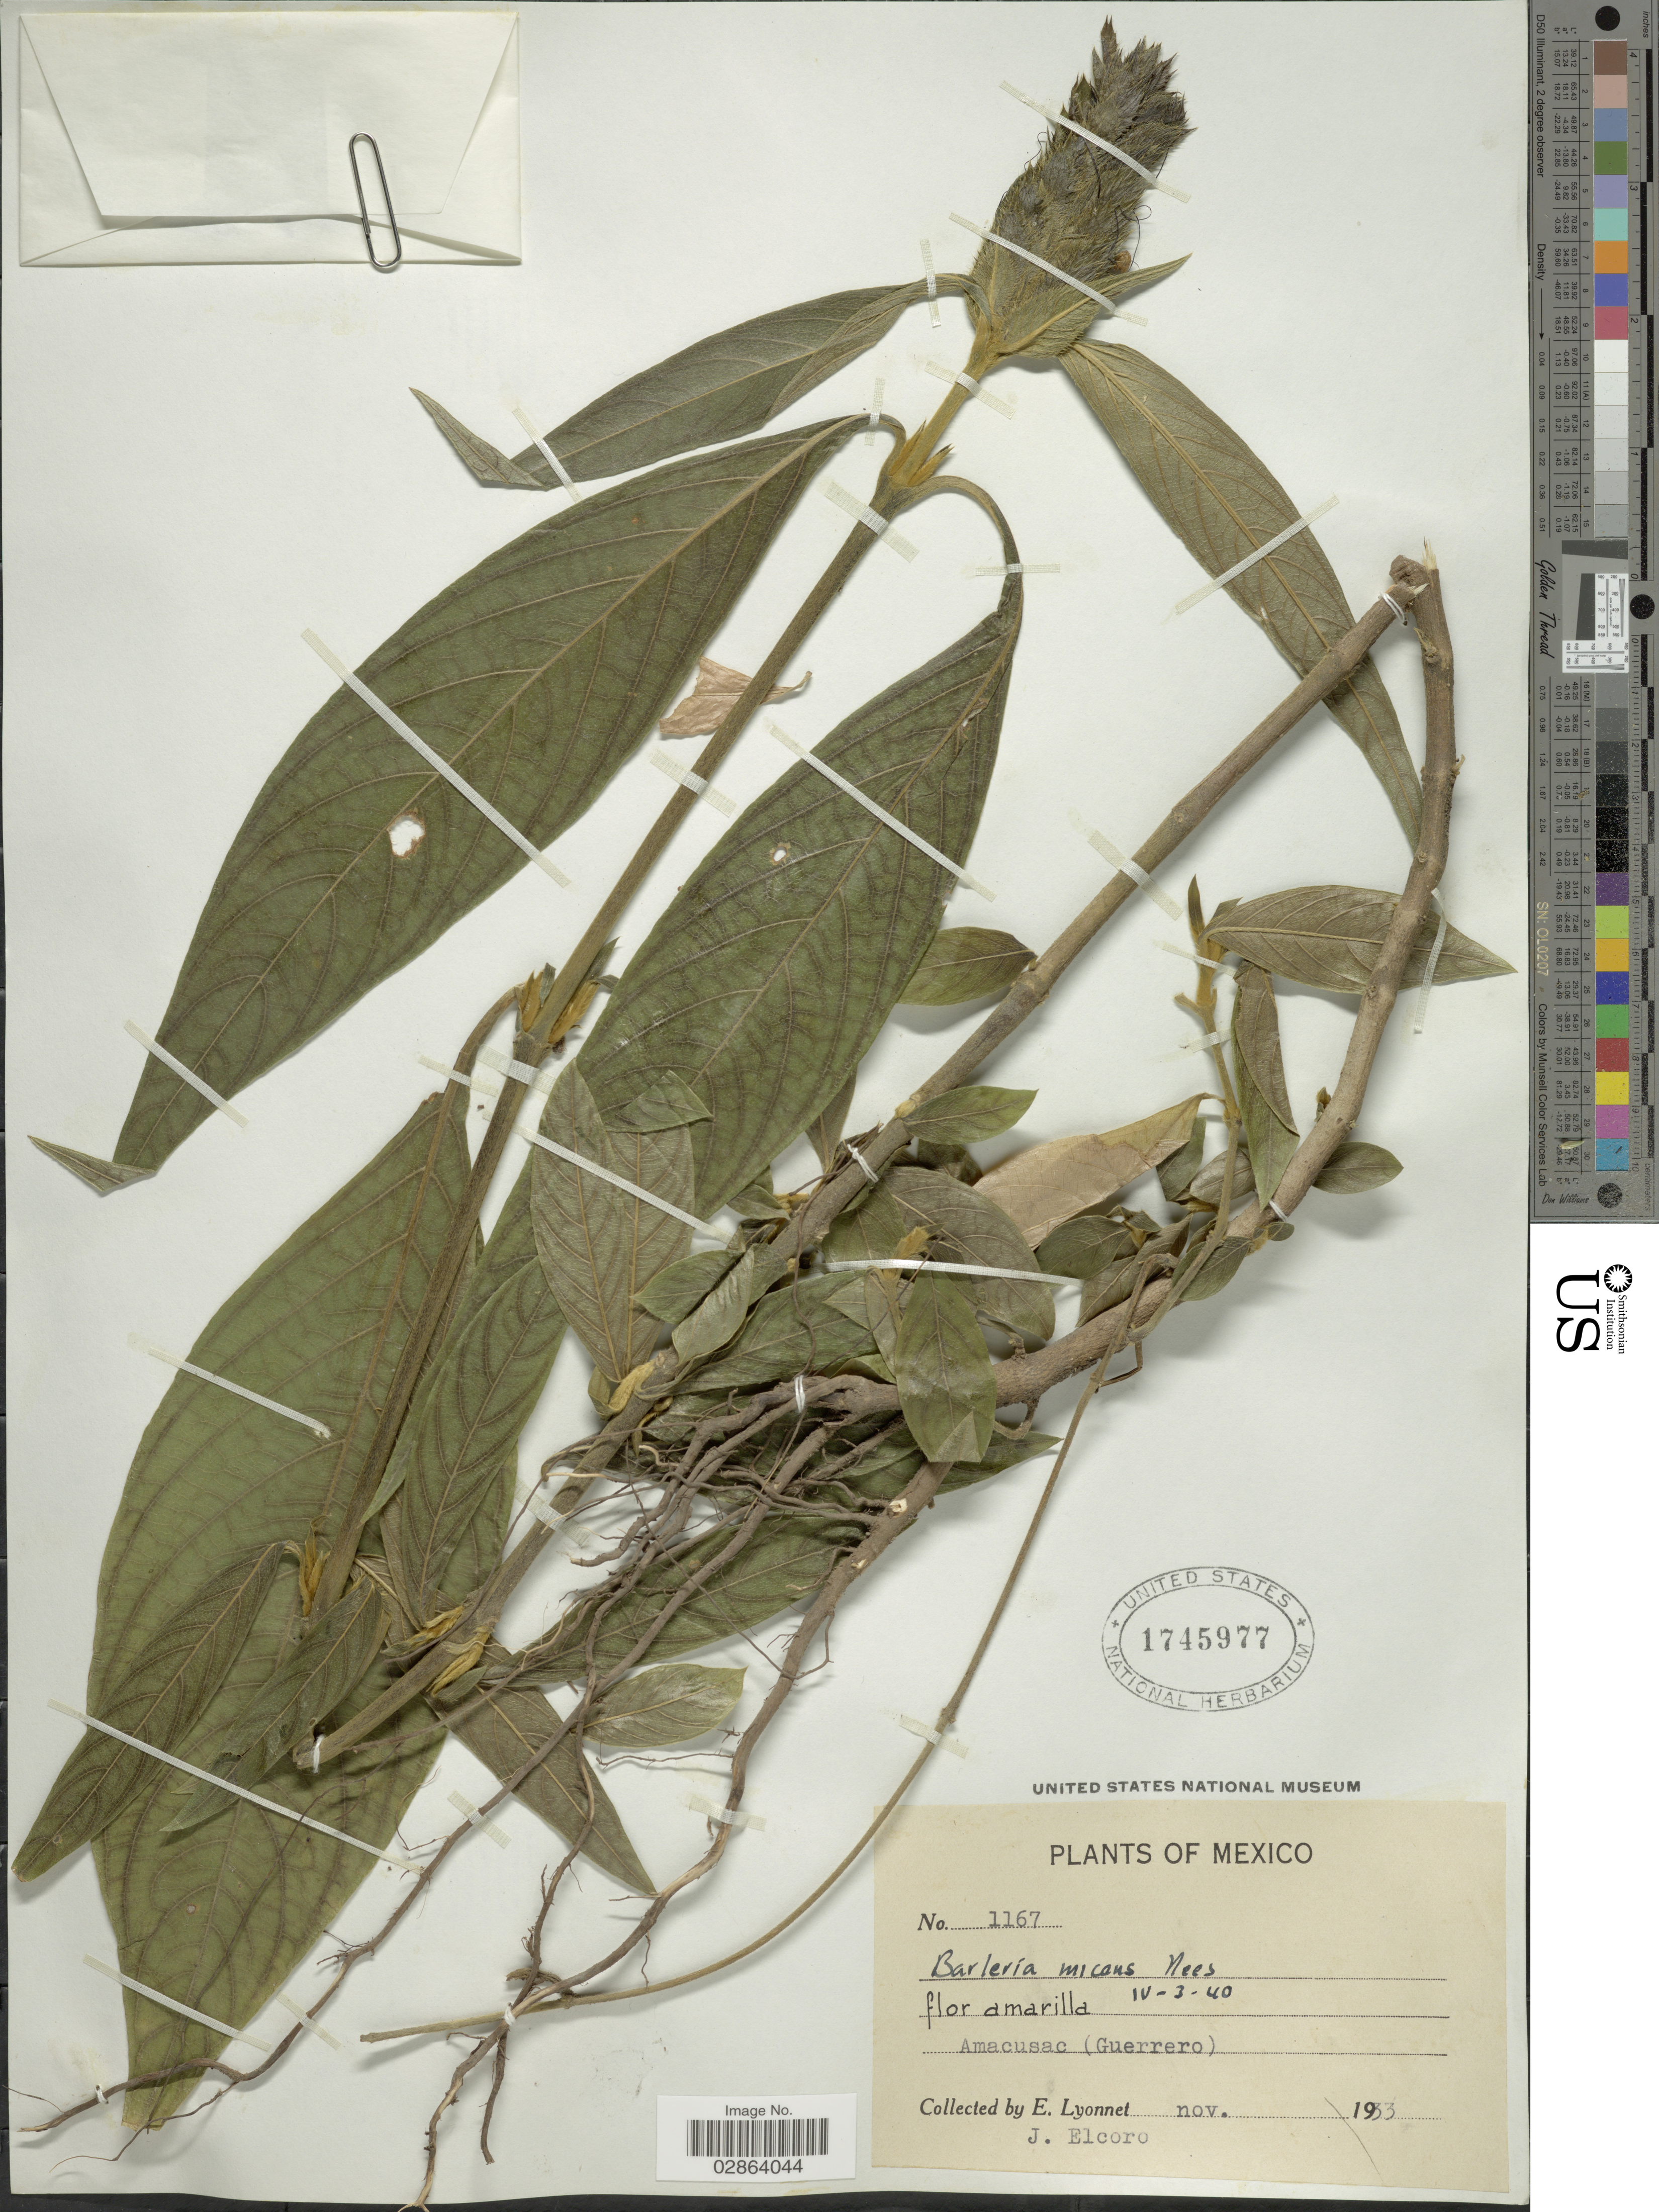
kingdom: Plantae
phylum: Tracheophyta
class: Magnoliopsida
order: Lamiales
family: Acanthaceae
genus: Barleria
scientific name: Barleria oenotheroides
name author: Dum. Cours.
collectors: E. Lyonnet & J. Elcoro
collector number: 1167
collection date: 1933-11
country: Mexico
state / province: Guerrero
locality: Amacusac (Guerrero).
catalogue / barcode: US 1745977